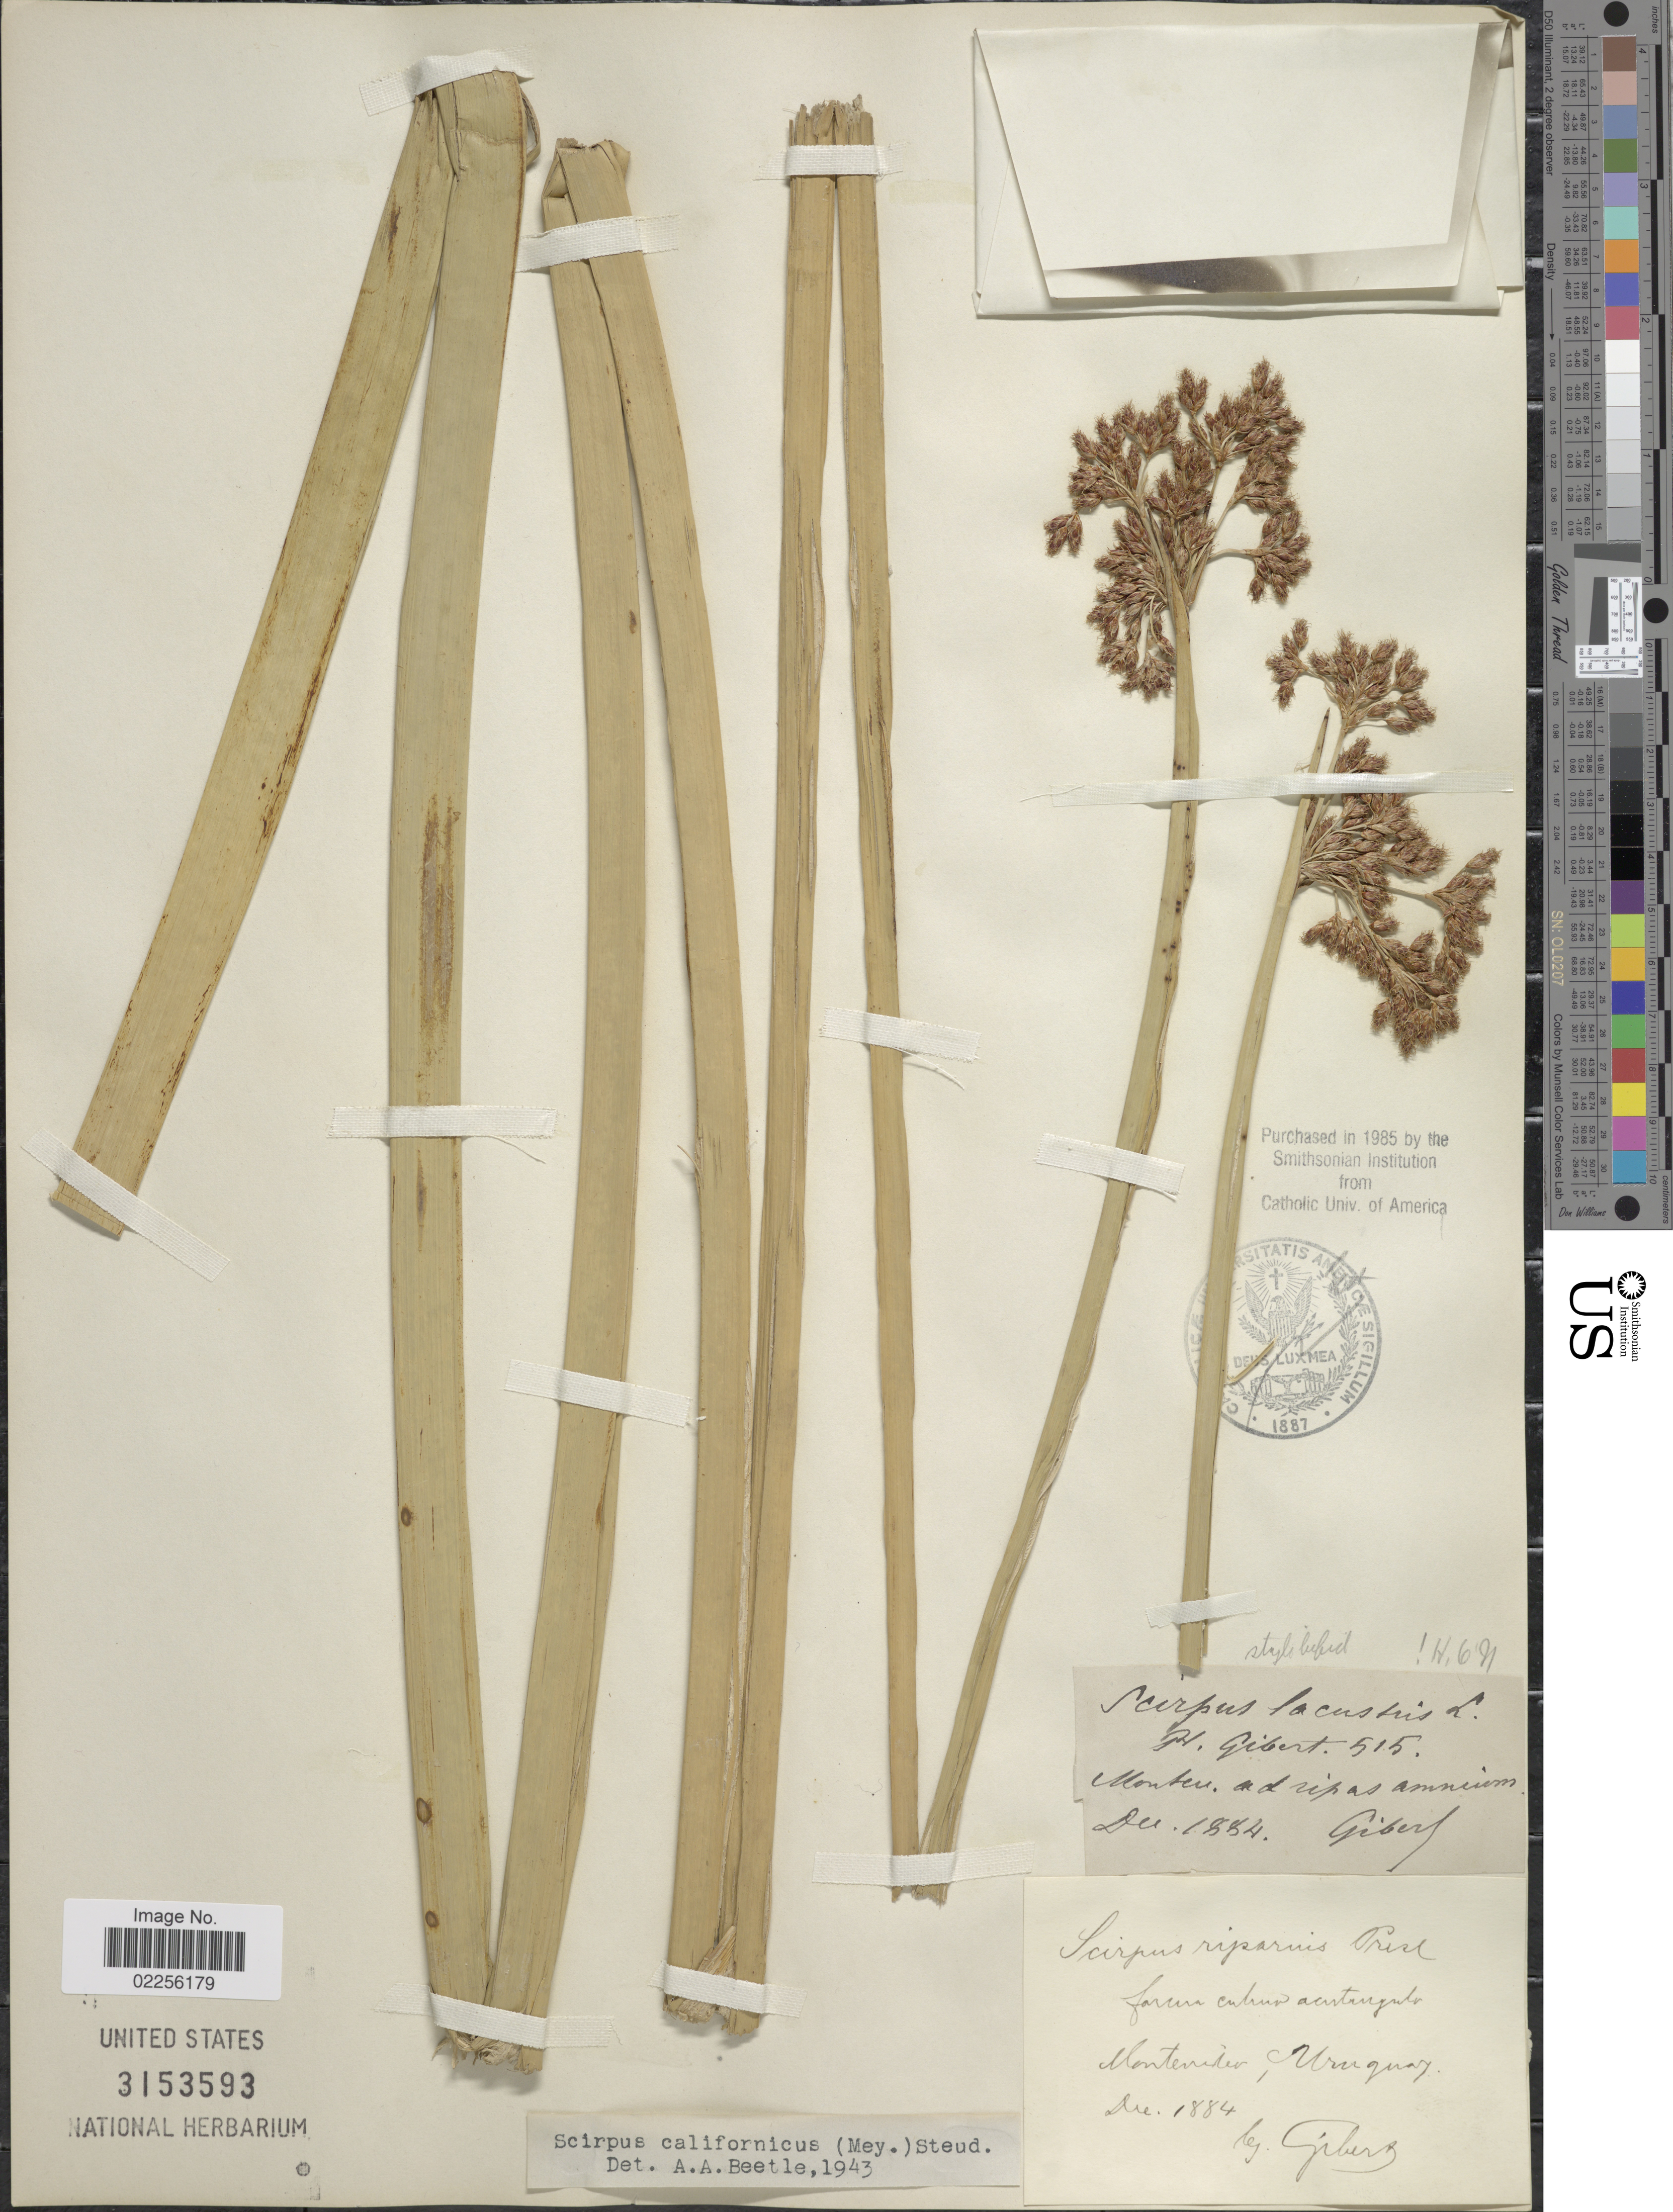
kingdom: Plantae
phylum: Tracheophyta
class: Liliopsida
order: Poales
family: Cyperaceae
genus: Schoenoplectus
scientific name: Schoenoplectus californicus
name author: (C.A. Mey.) Soják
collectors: -. Gilbert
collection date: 1884-12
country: Uruguay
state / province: Montevideo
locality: Montev ad ripas amnium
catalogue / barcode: US 3153593